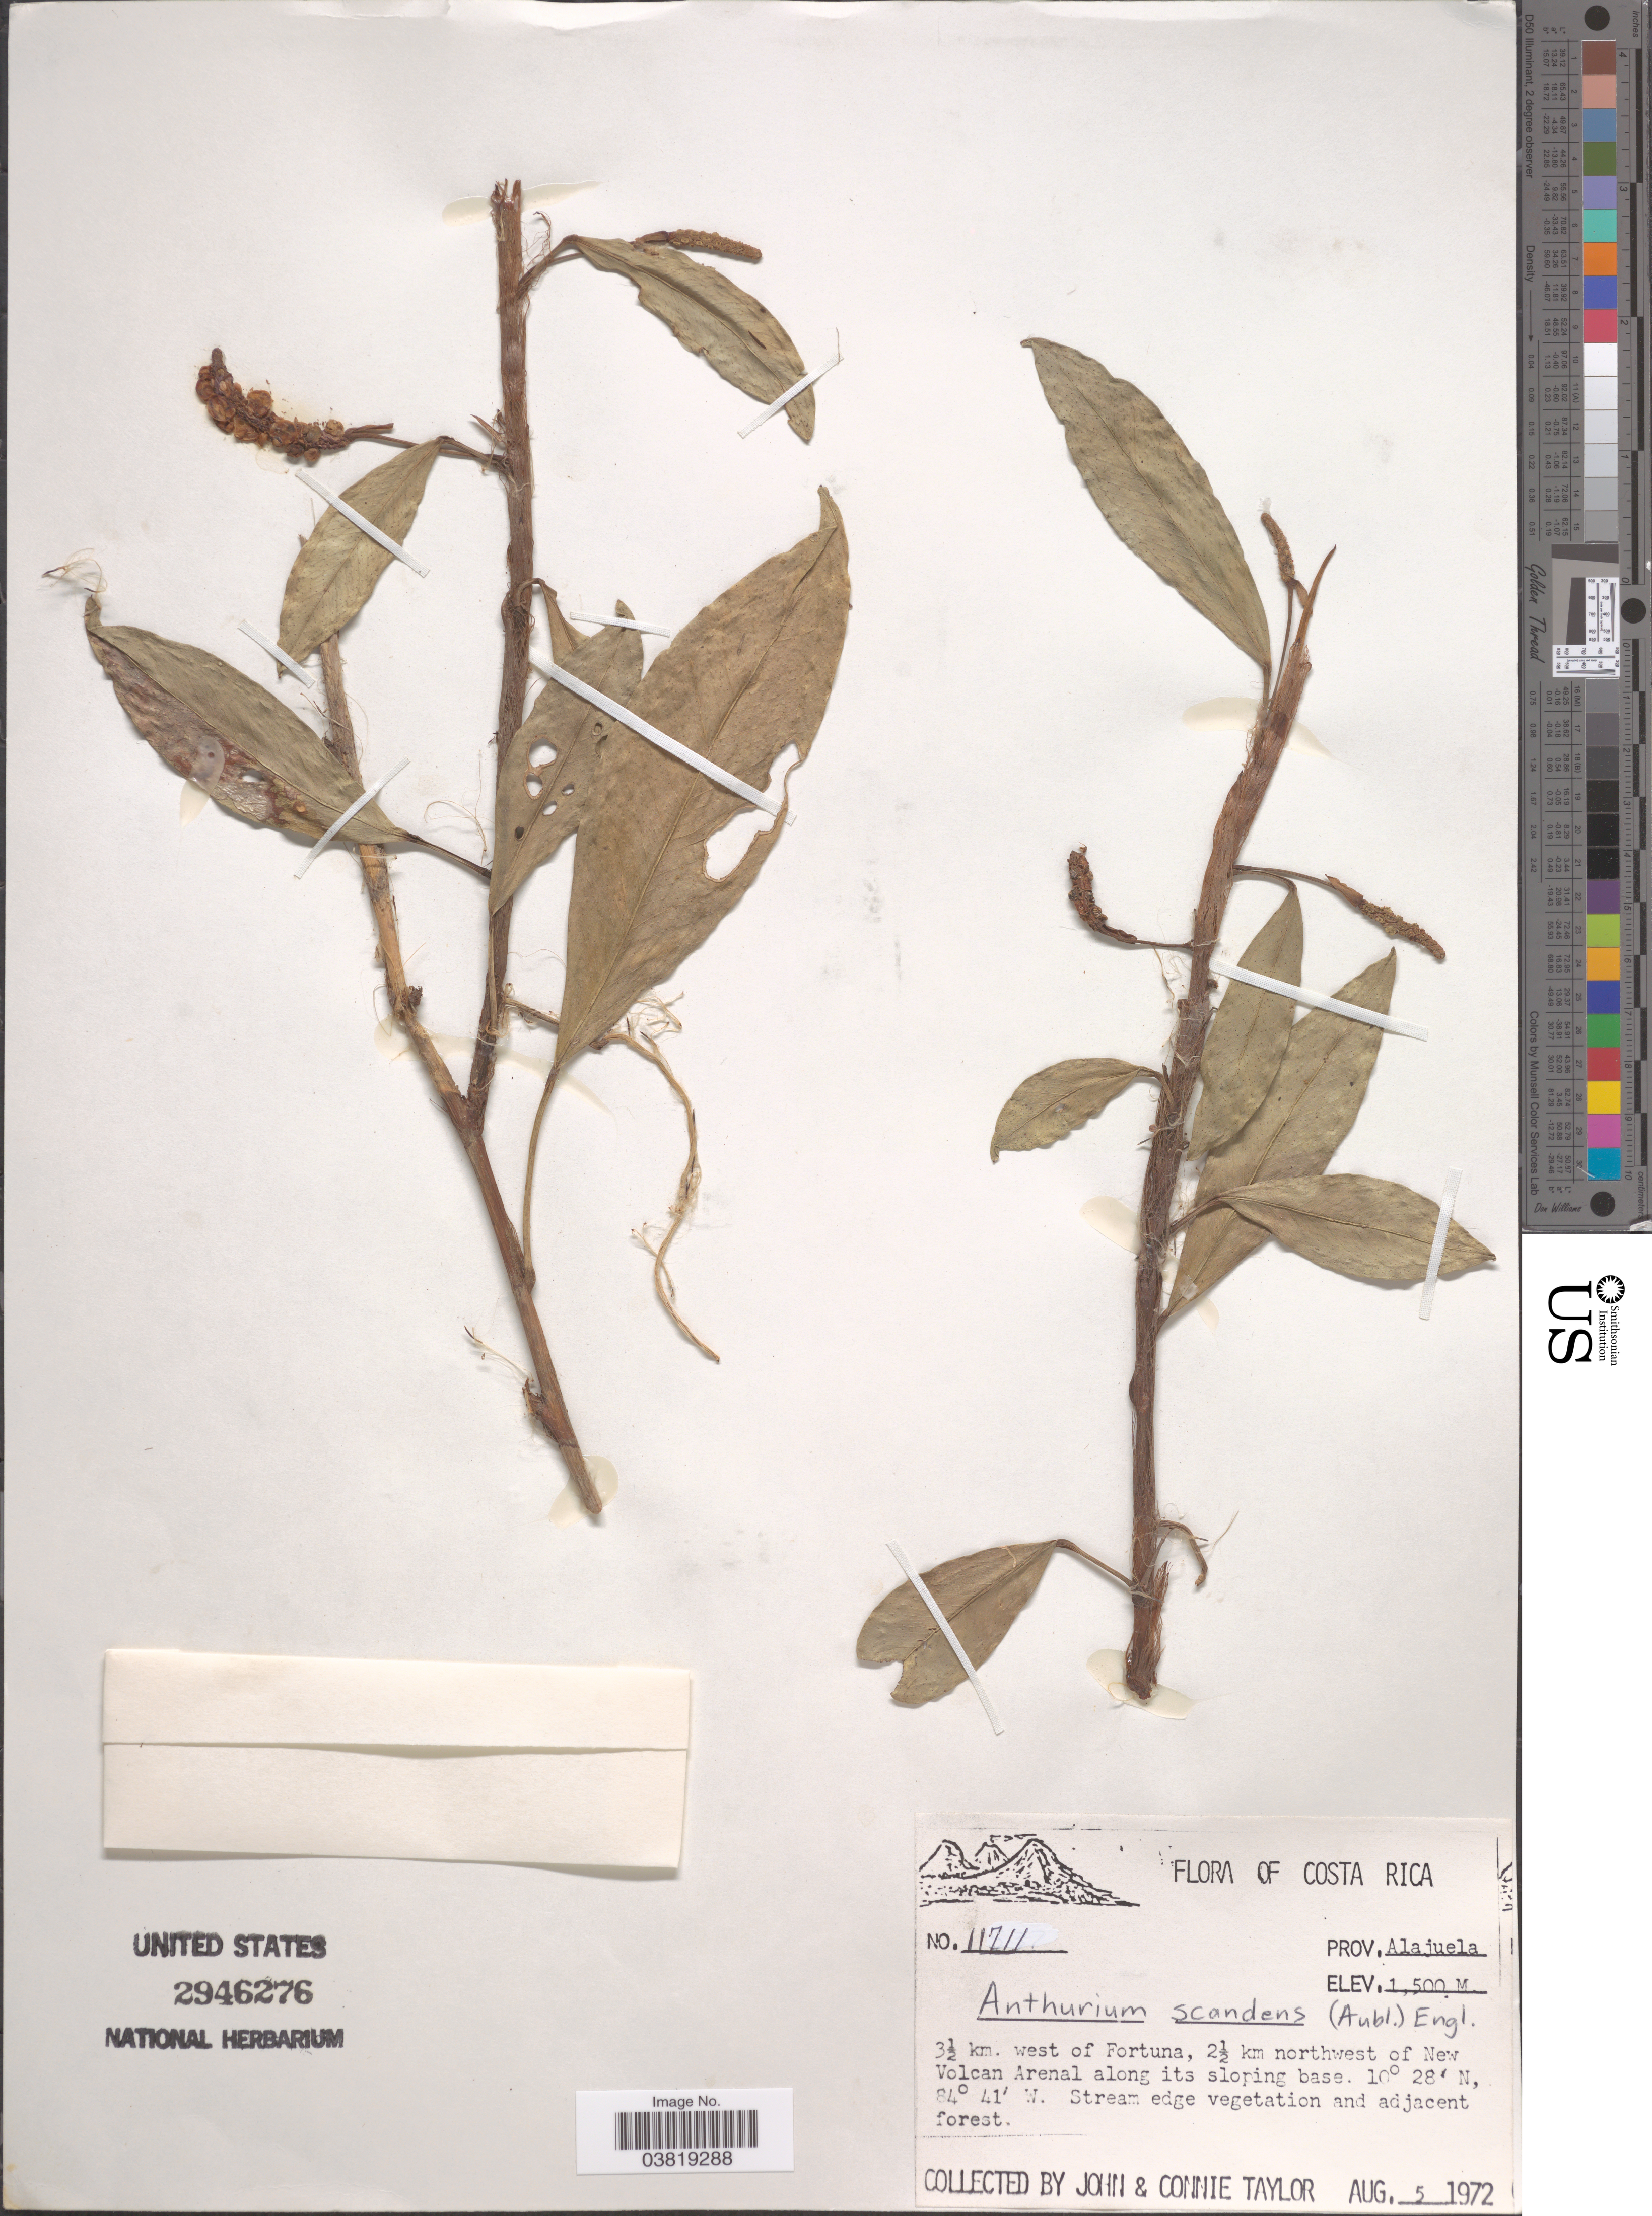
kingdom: Plantae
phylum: Tracheophyta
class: Liliopsida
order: Alismatales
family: Araceae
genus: Anthurium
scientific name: Anthurium scandens var. scandens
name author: (Aubl.) Engl.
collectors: J. Taylor & C. Taylor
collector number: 11711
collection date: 1972-08-05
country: Costa Rica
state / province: Alajuela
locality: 3½ km. west of Fortuna, 2½ km northwest of New Volcan Arenal along its sloping base.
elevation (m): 1500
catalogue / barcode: US 2946276